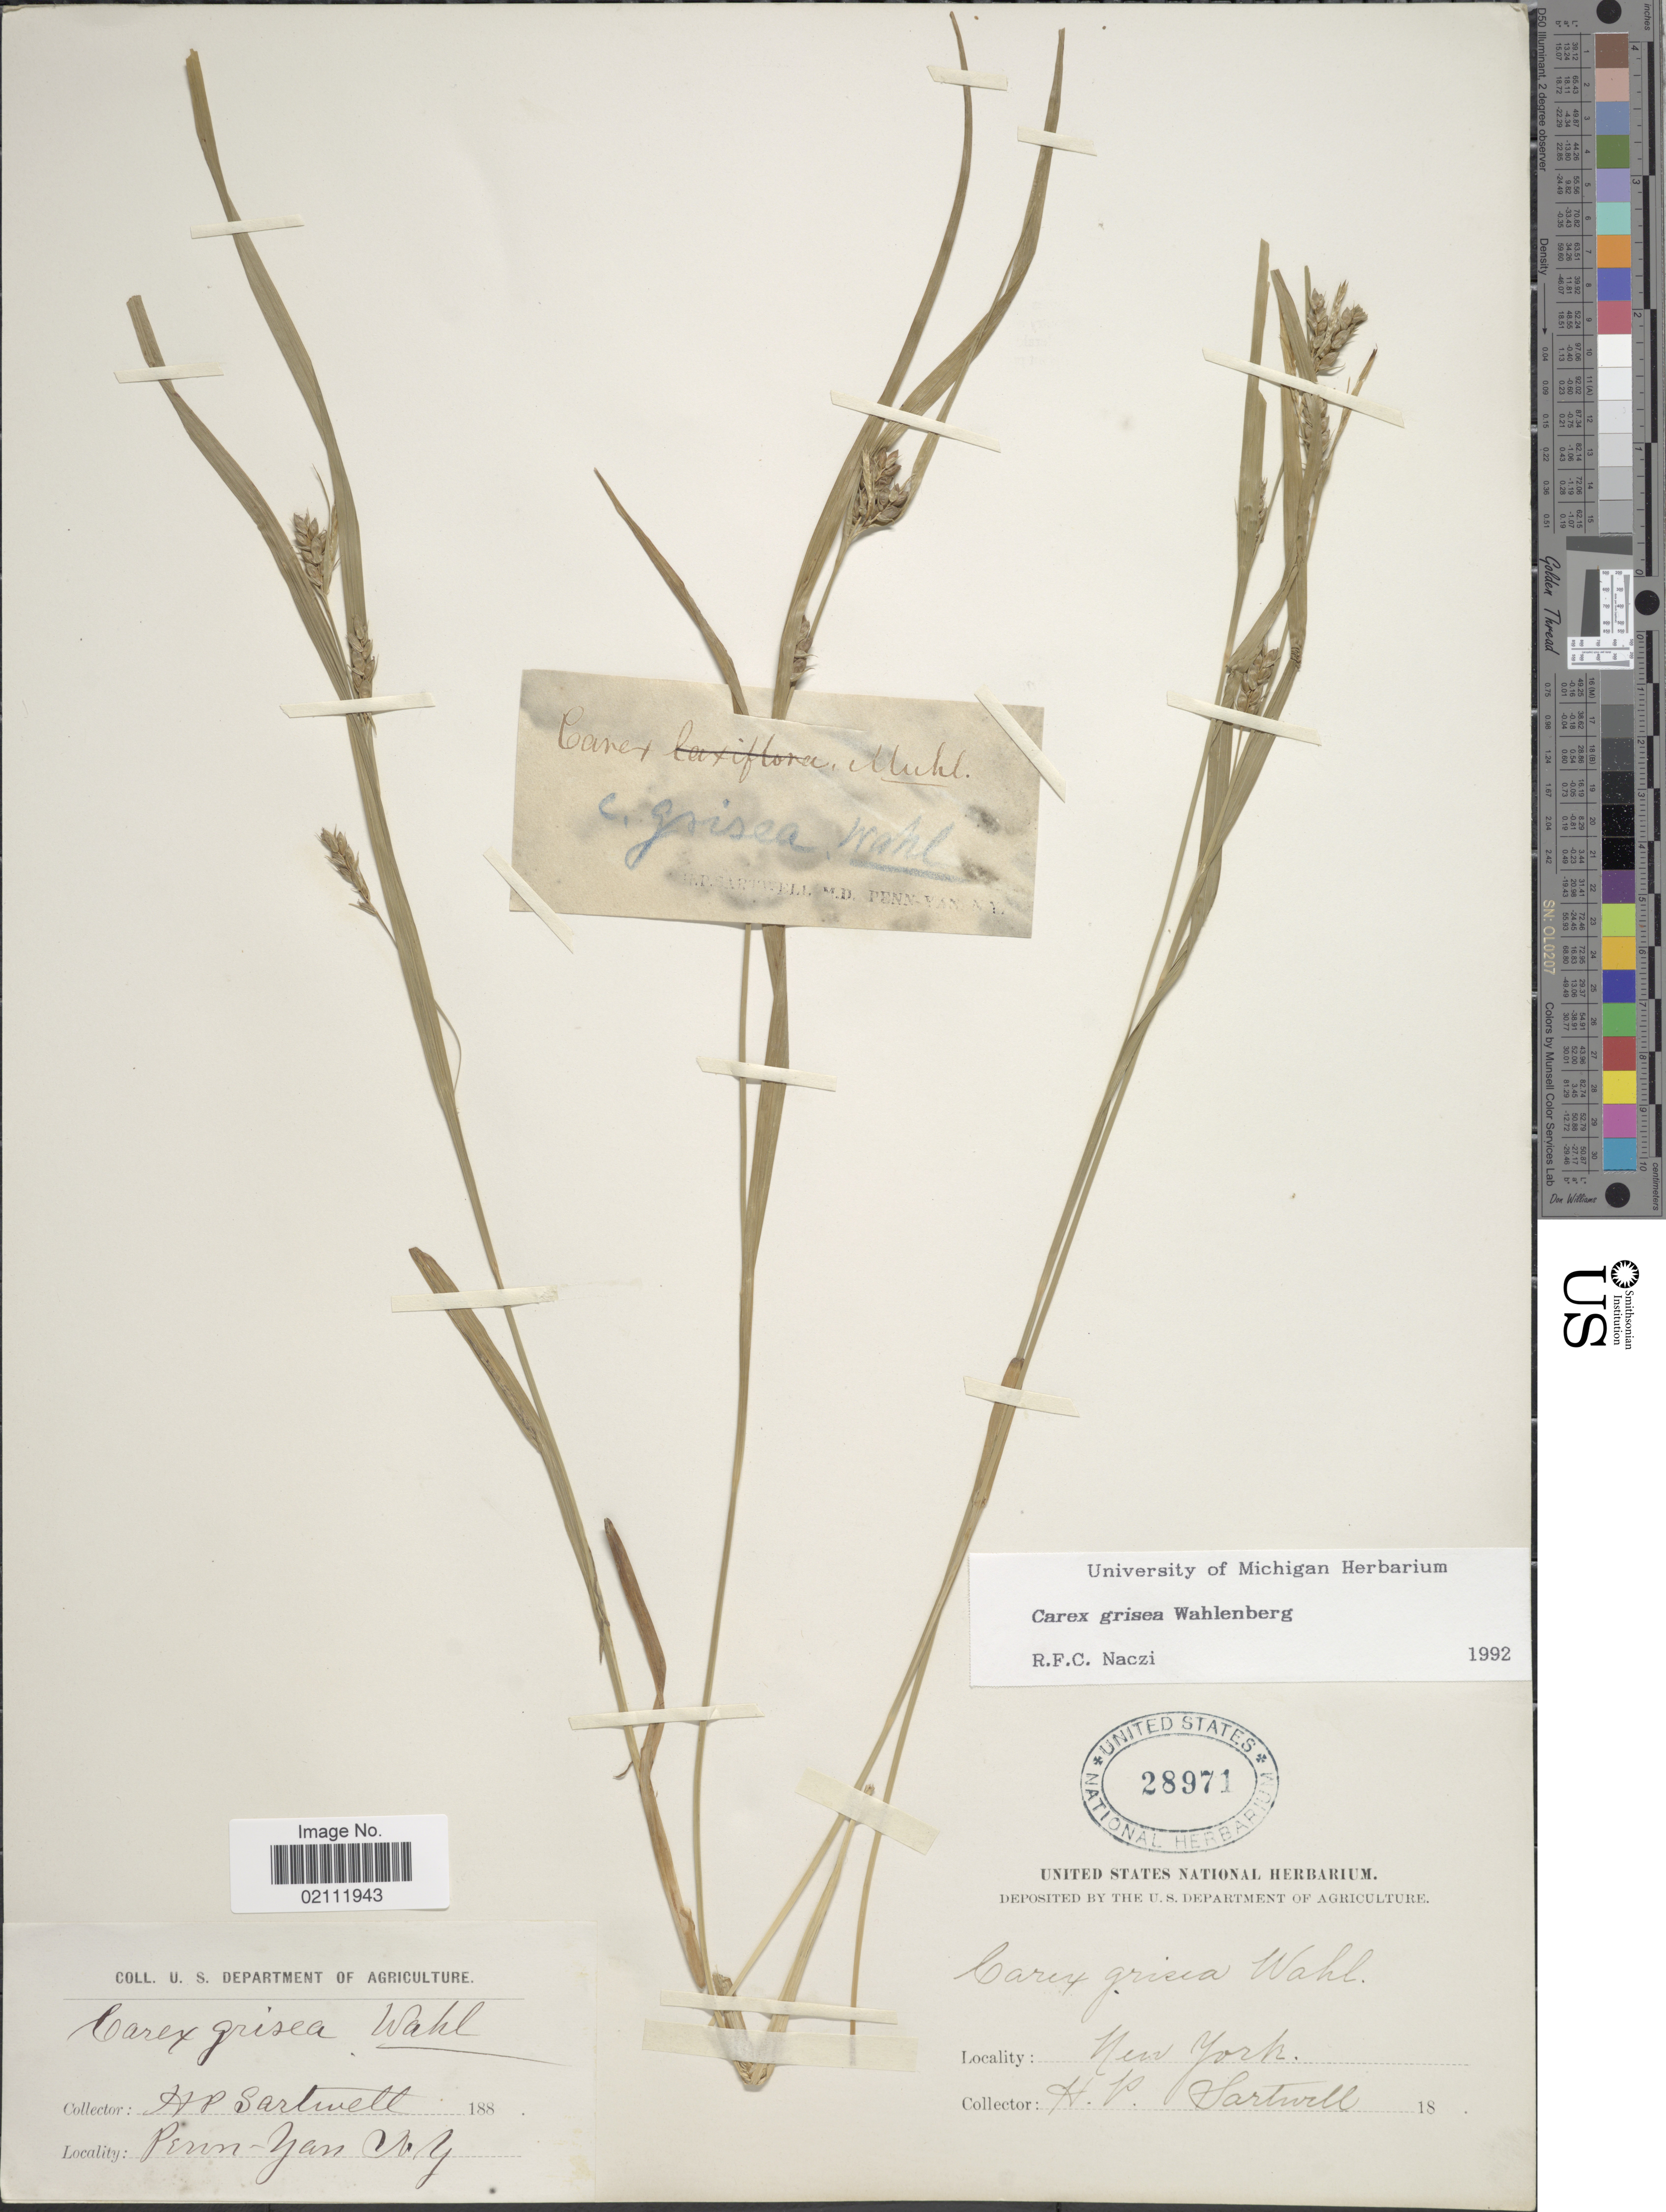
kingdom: Plantae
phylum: Tracheophyta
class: Liliopsida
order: Poales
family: Cyperaceae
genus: Carex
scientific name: Carex grisea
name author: Wahlenb.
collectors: H. P. Sartwell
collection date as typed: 188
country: United States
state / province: New York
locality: Penn- Yan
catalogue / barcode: US 28971